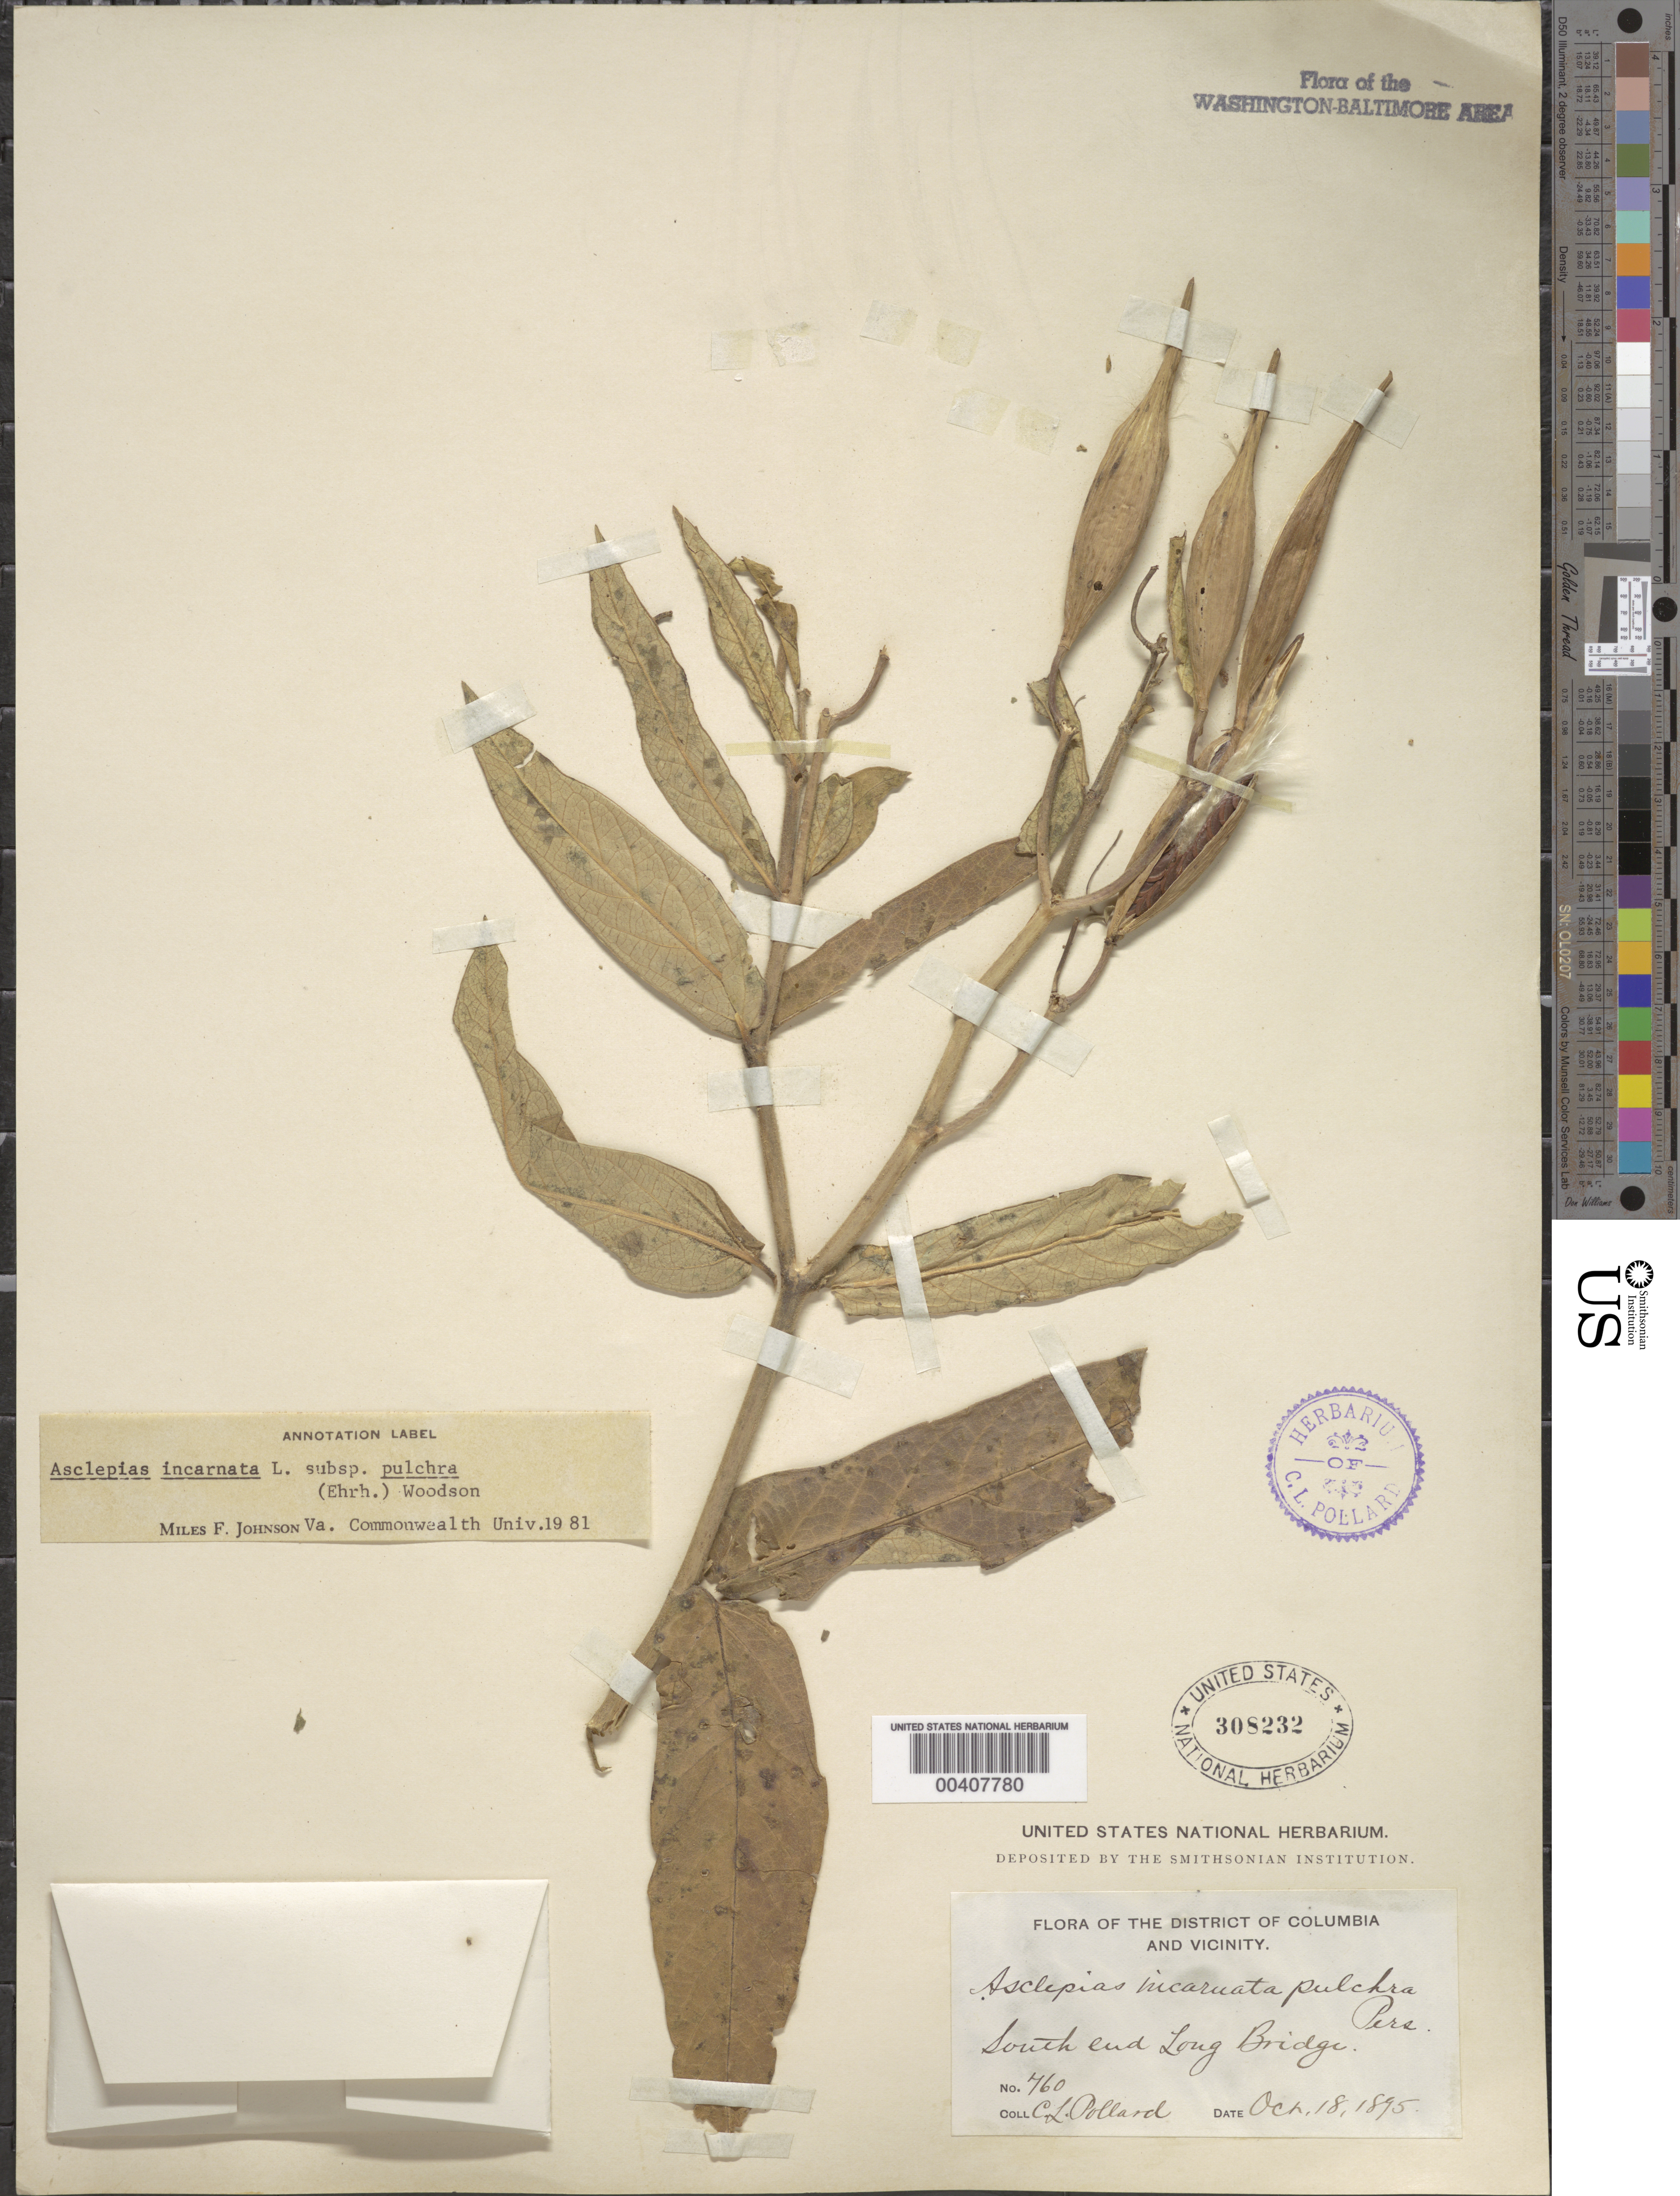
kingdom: Plantae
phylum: Tracheophyta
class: Magnoliopsida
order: Gentianales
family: Apocynaceae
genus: Asclepias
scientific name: Asclepias incarnata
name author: L.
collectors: C. L. Pollard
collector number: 760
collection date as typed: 18 Oct 1895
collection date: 1895-10-18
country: United States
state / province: Virginia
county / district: Arlington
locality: Long Bridge, south end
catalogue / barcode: US 308232